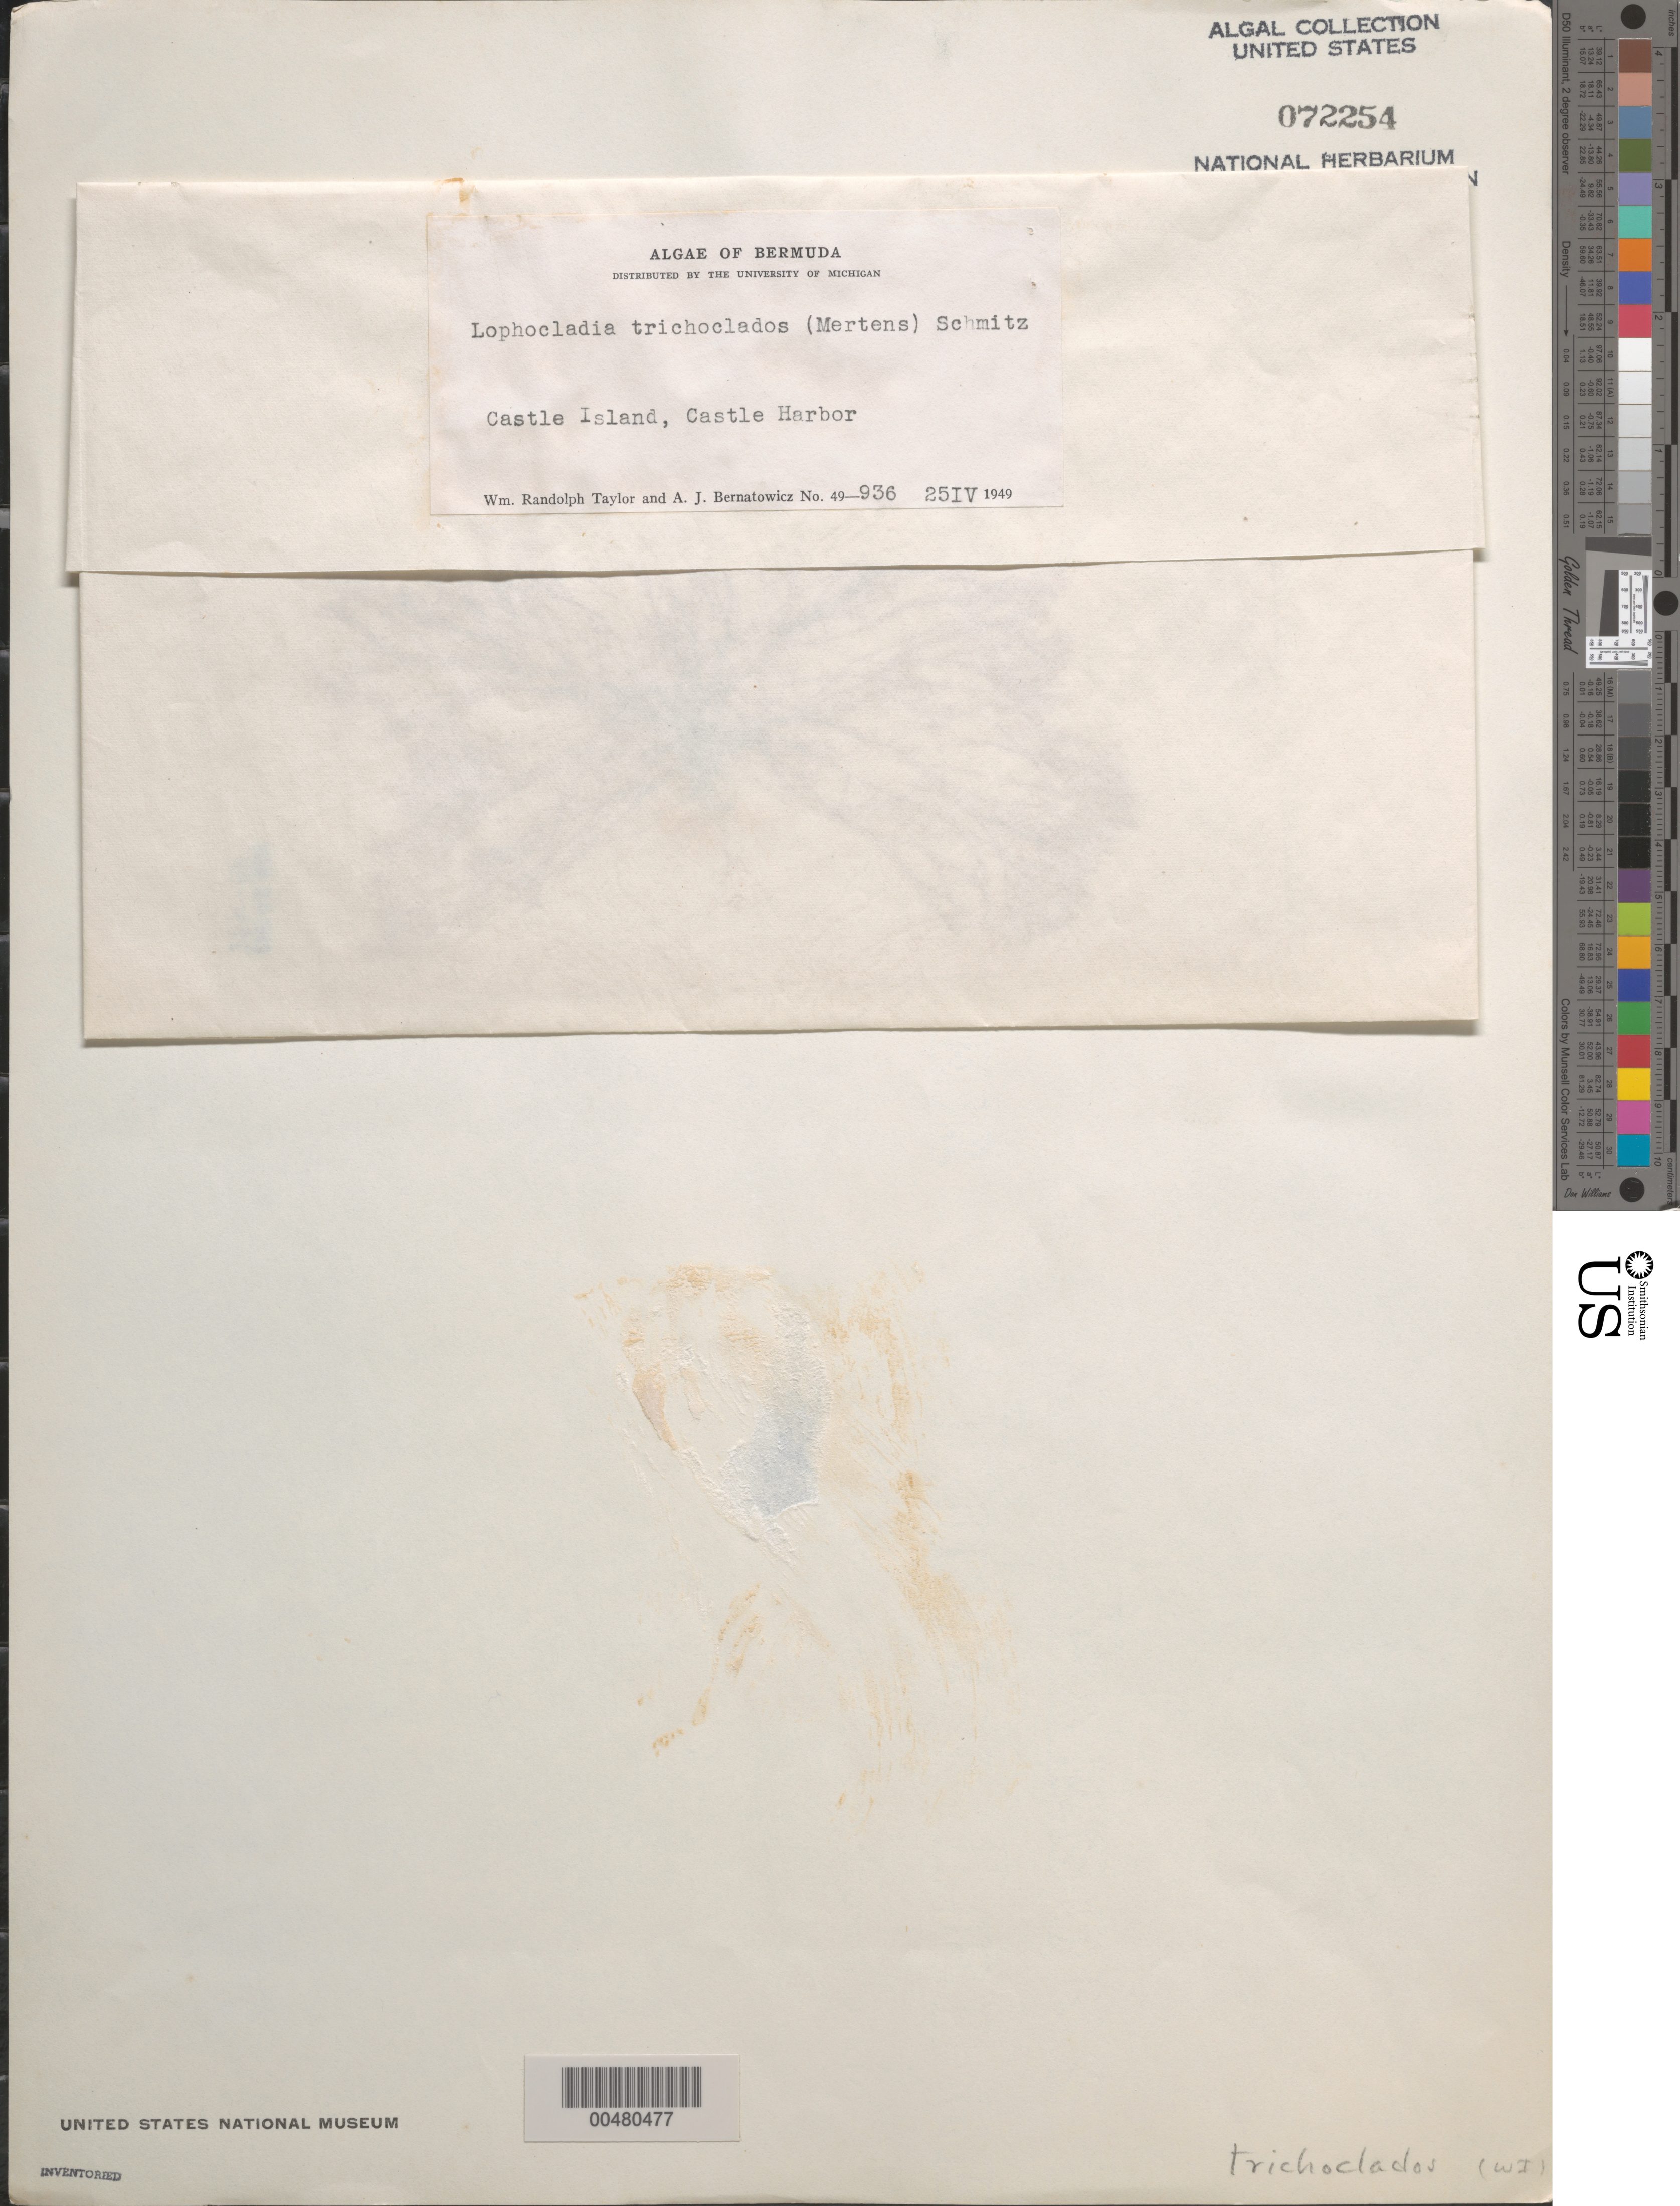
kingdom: Plantae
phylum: Rhodophyta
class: Florideophyceae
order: Ceramiales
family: Rhodomelaceae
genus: Lophocladia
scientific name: Lophocladia trichoclados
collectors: W. R. Taylor & A. Bernatowicz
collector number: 49-936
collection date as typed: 25 Apr 1949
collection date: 1949-04-25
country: Bermuda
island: Castle Island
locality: Castle Harbor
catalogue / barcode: US 72254